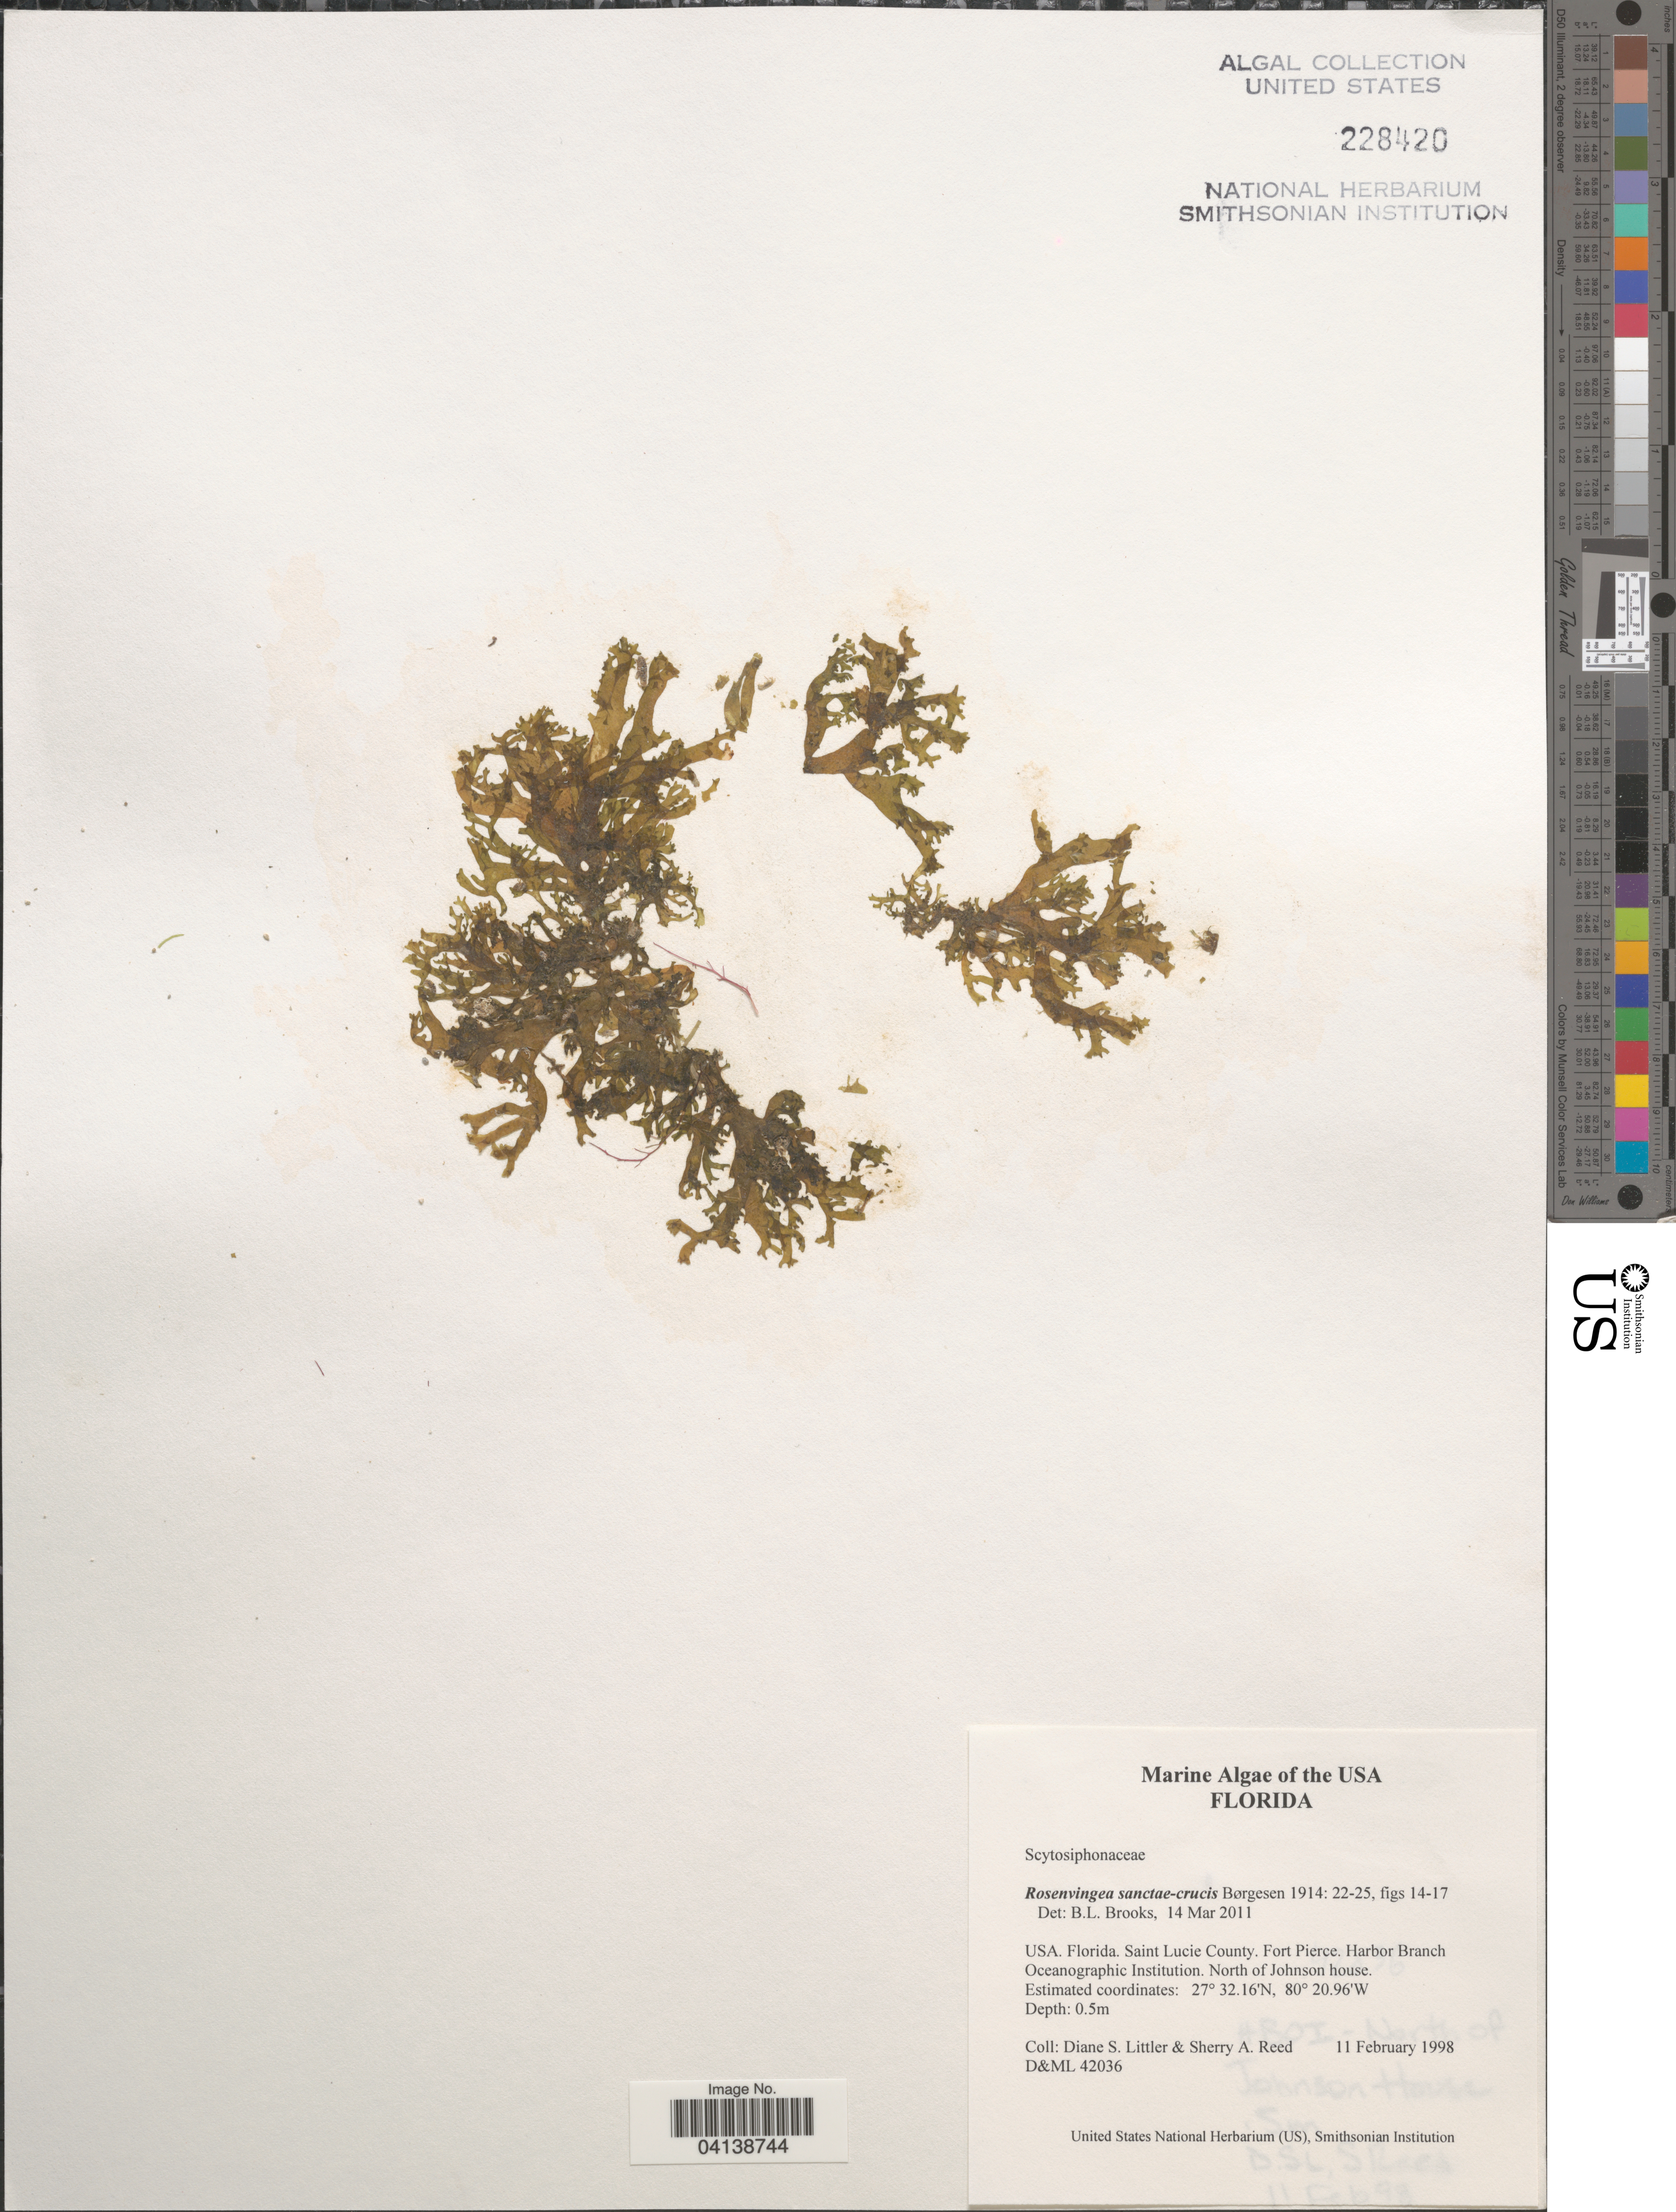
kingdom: Chromista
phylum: Ochrophyta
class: Phaeophyceae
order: Scytosiphonales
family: Scytosiphonaceae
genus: Rosenvingea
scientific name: Rosenvingea sanctae-crucis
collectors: D. S. Littler & S. Reed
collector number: D&ML42036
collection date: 1998-02-11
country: United States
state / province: Florida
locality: Saint Lucie County. Fort Pierce. Harbor Branch Oceanographic Institution. North of Johnson house.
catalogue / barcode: US 228420